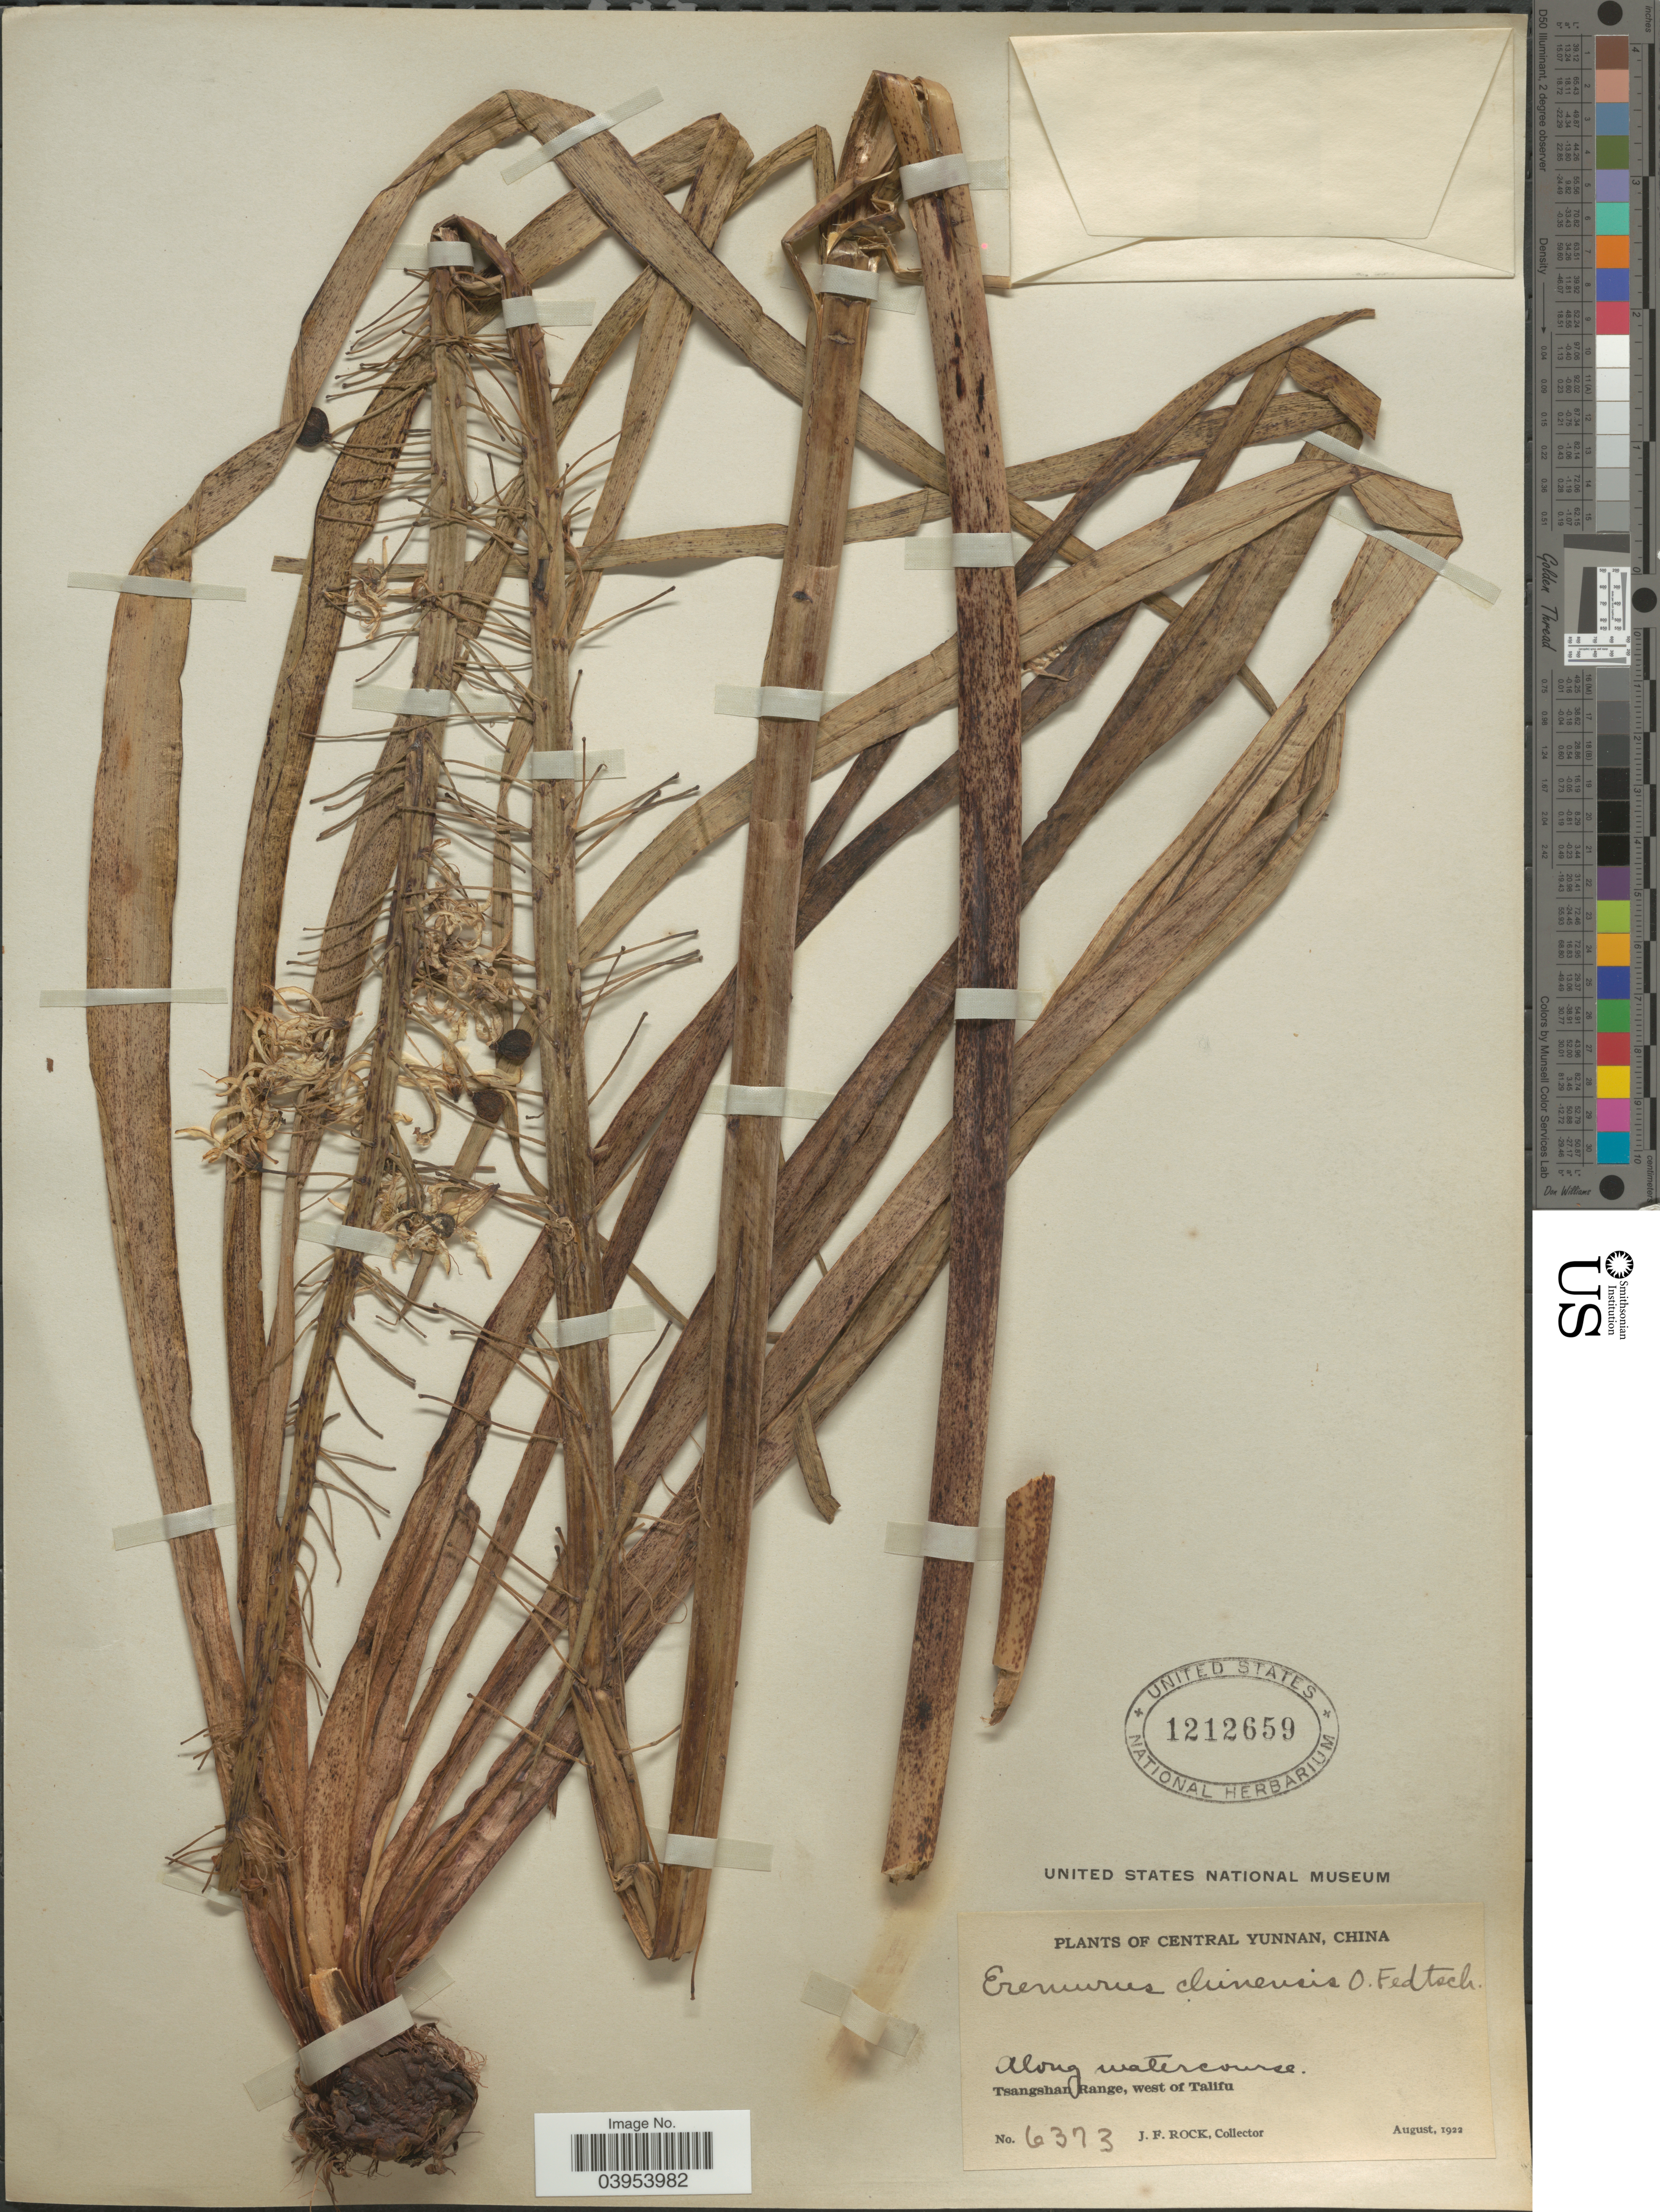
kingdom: Plantae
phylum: Tracheophyta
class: Liliopsida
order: Asparagales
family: Asphodelaceae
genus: Eremurus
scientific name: Eremurus chinensis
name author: O. Fedtsch.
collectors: J. Rock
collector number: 6373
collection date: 1922-08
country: China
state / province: Yunnan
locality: Central Yunnan. Along watercourse. Tsangshan Range, west of Talifu.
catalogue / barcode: US 1212659